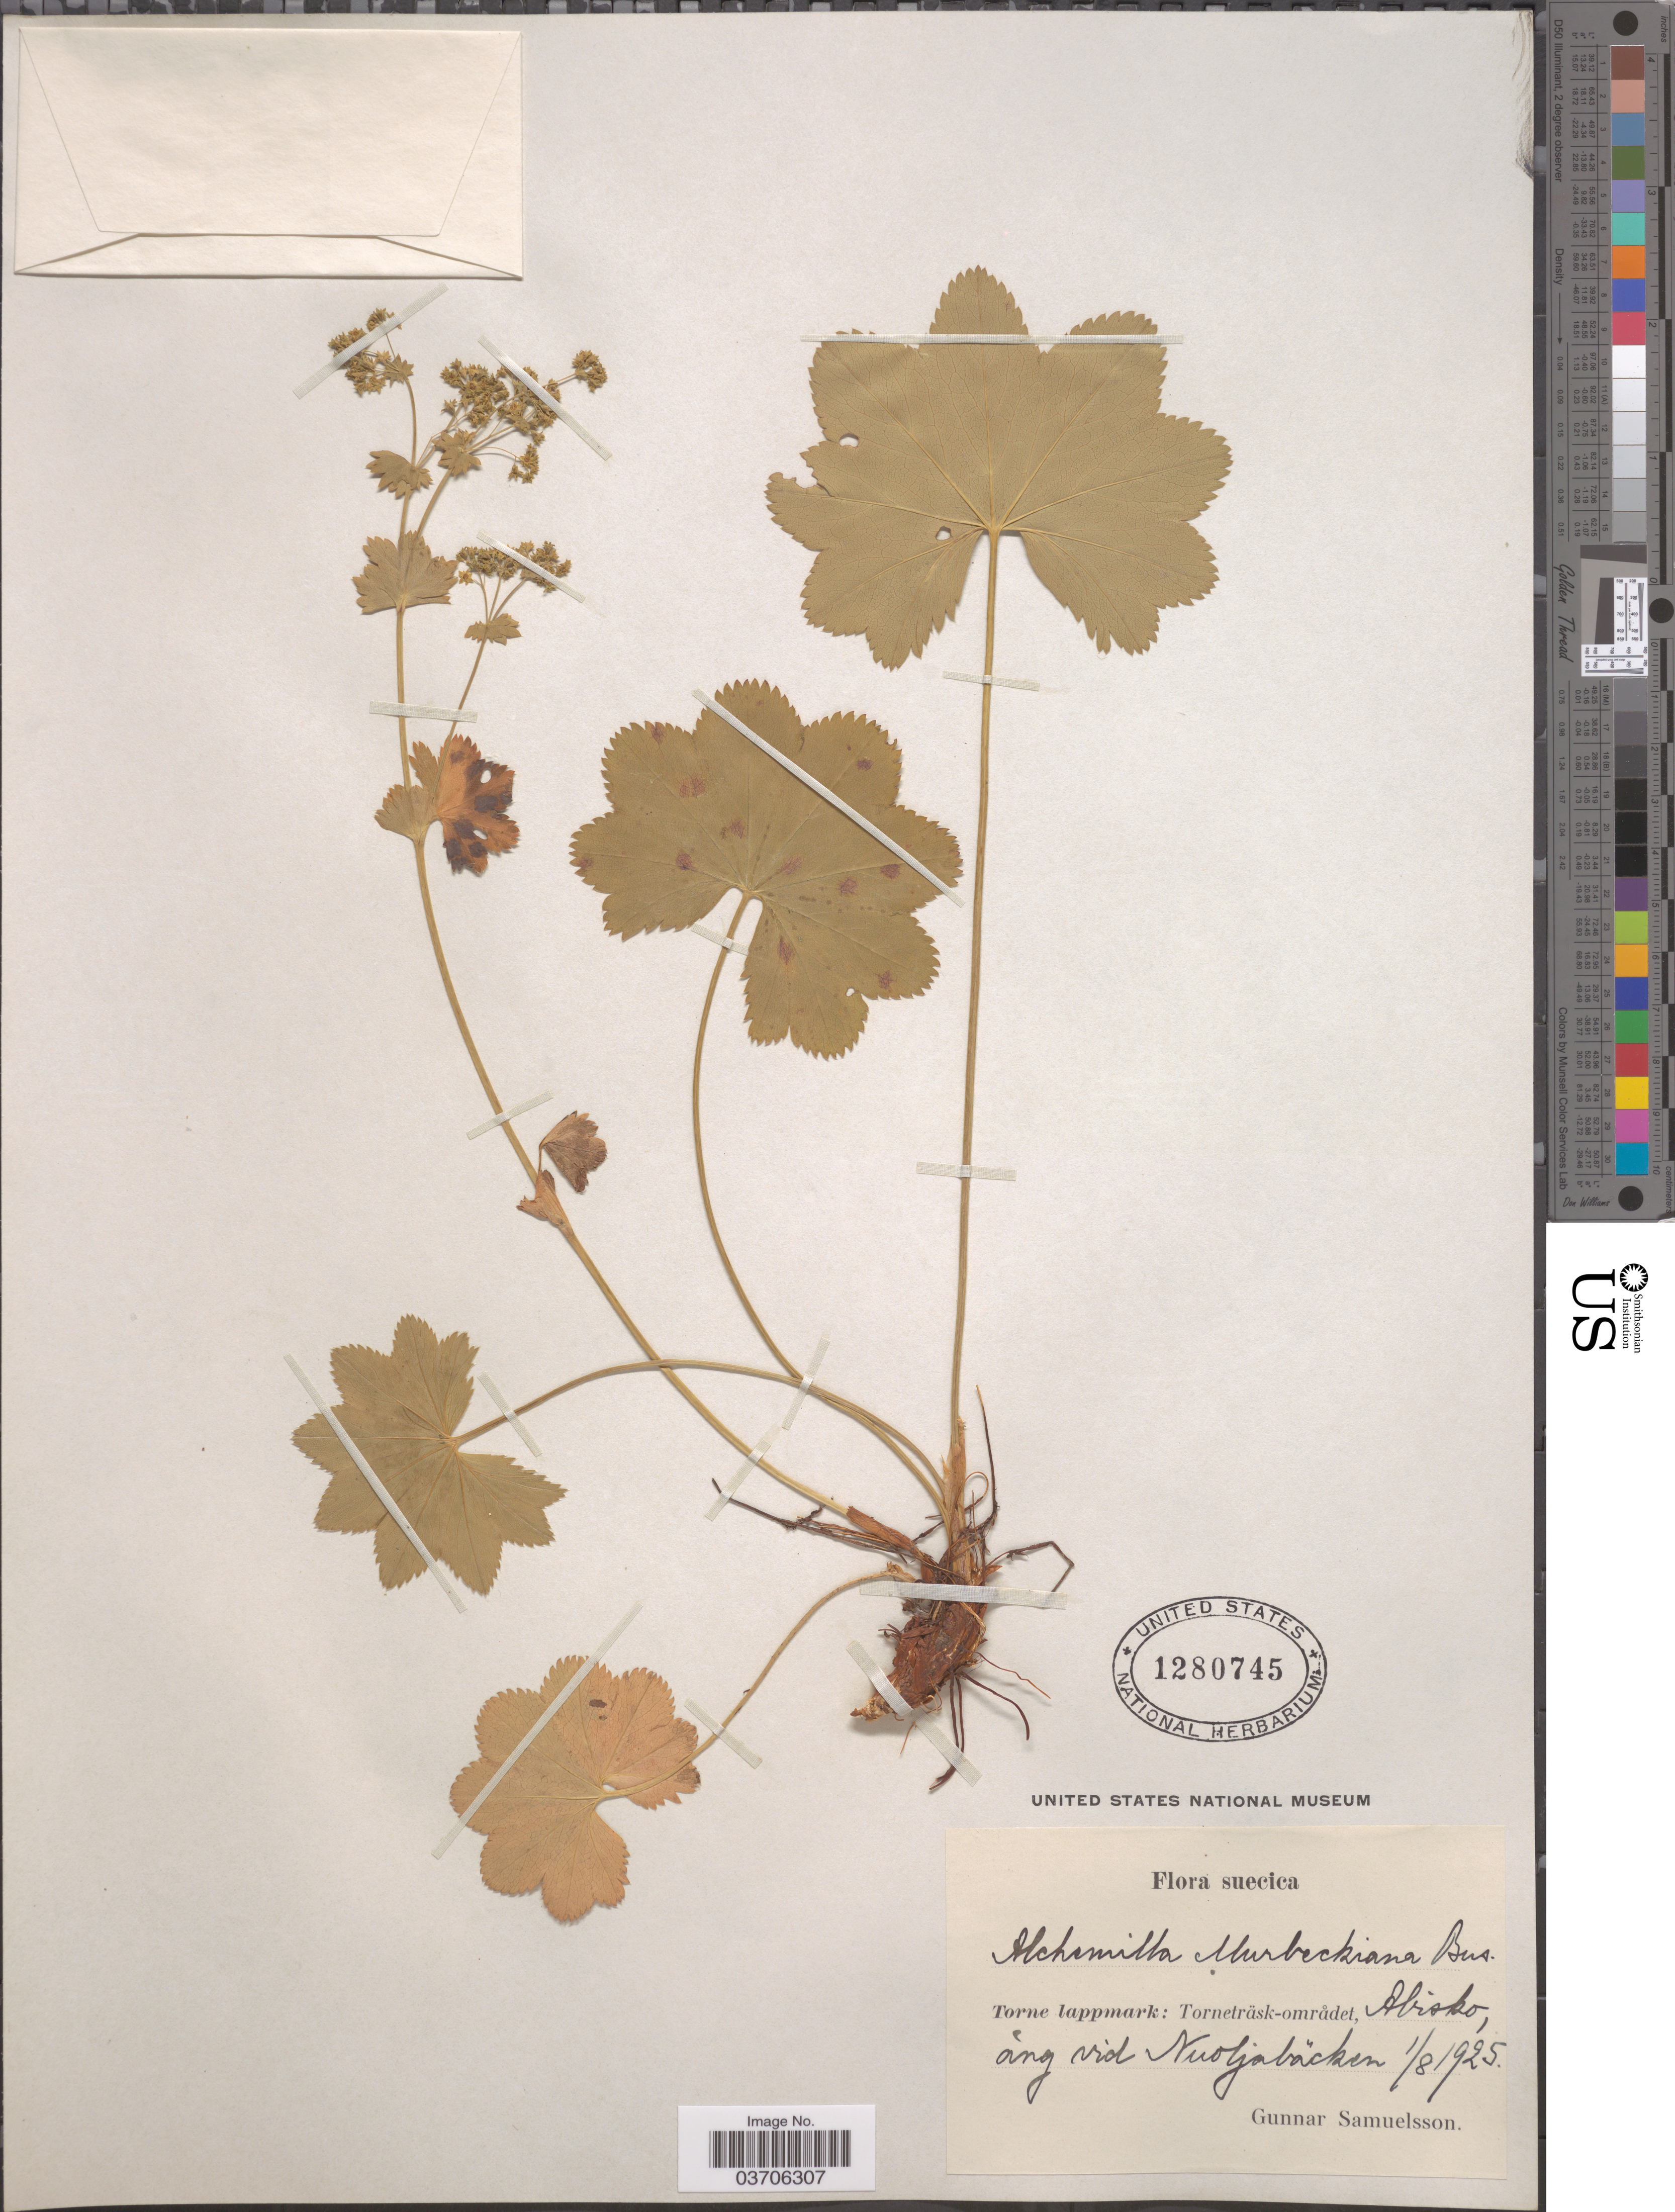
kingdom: Plantae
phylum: Tracheophyta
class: Magnoliopsida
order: Rosales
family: Rosaceae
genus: Alchemilla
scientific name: Alchemilla murbeckiana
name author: Buser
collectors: G. Samuelsson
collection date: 1925-08-01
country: Sweden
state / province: Norrbotten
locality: Suecica. Torne lappmark: Torneträsk-området, Abisko, ång vid Nuoljabäcken.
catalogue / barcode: US 1280745